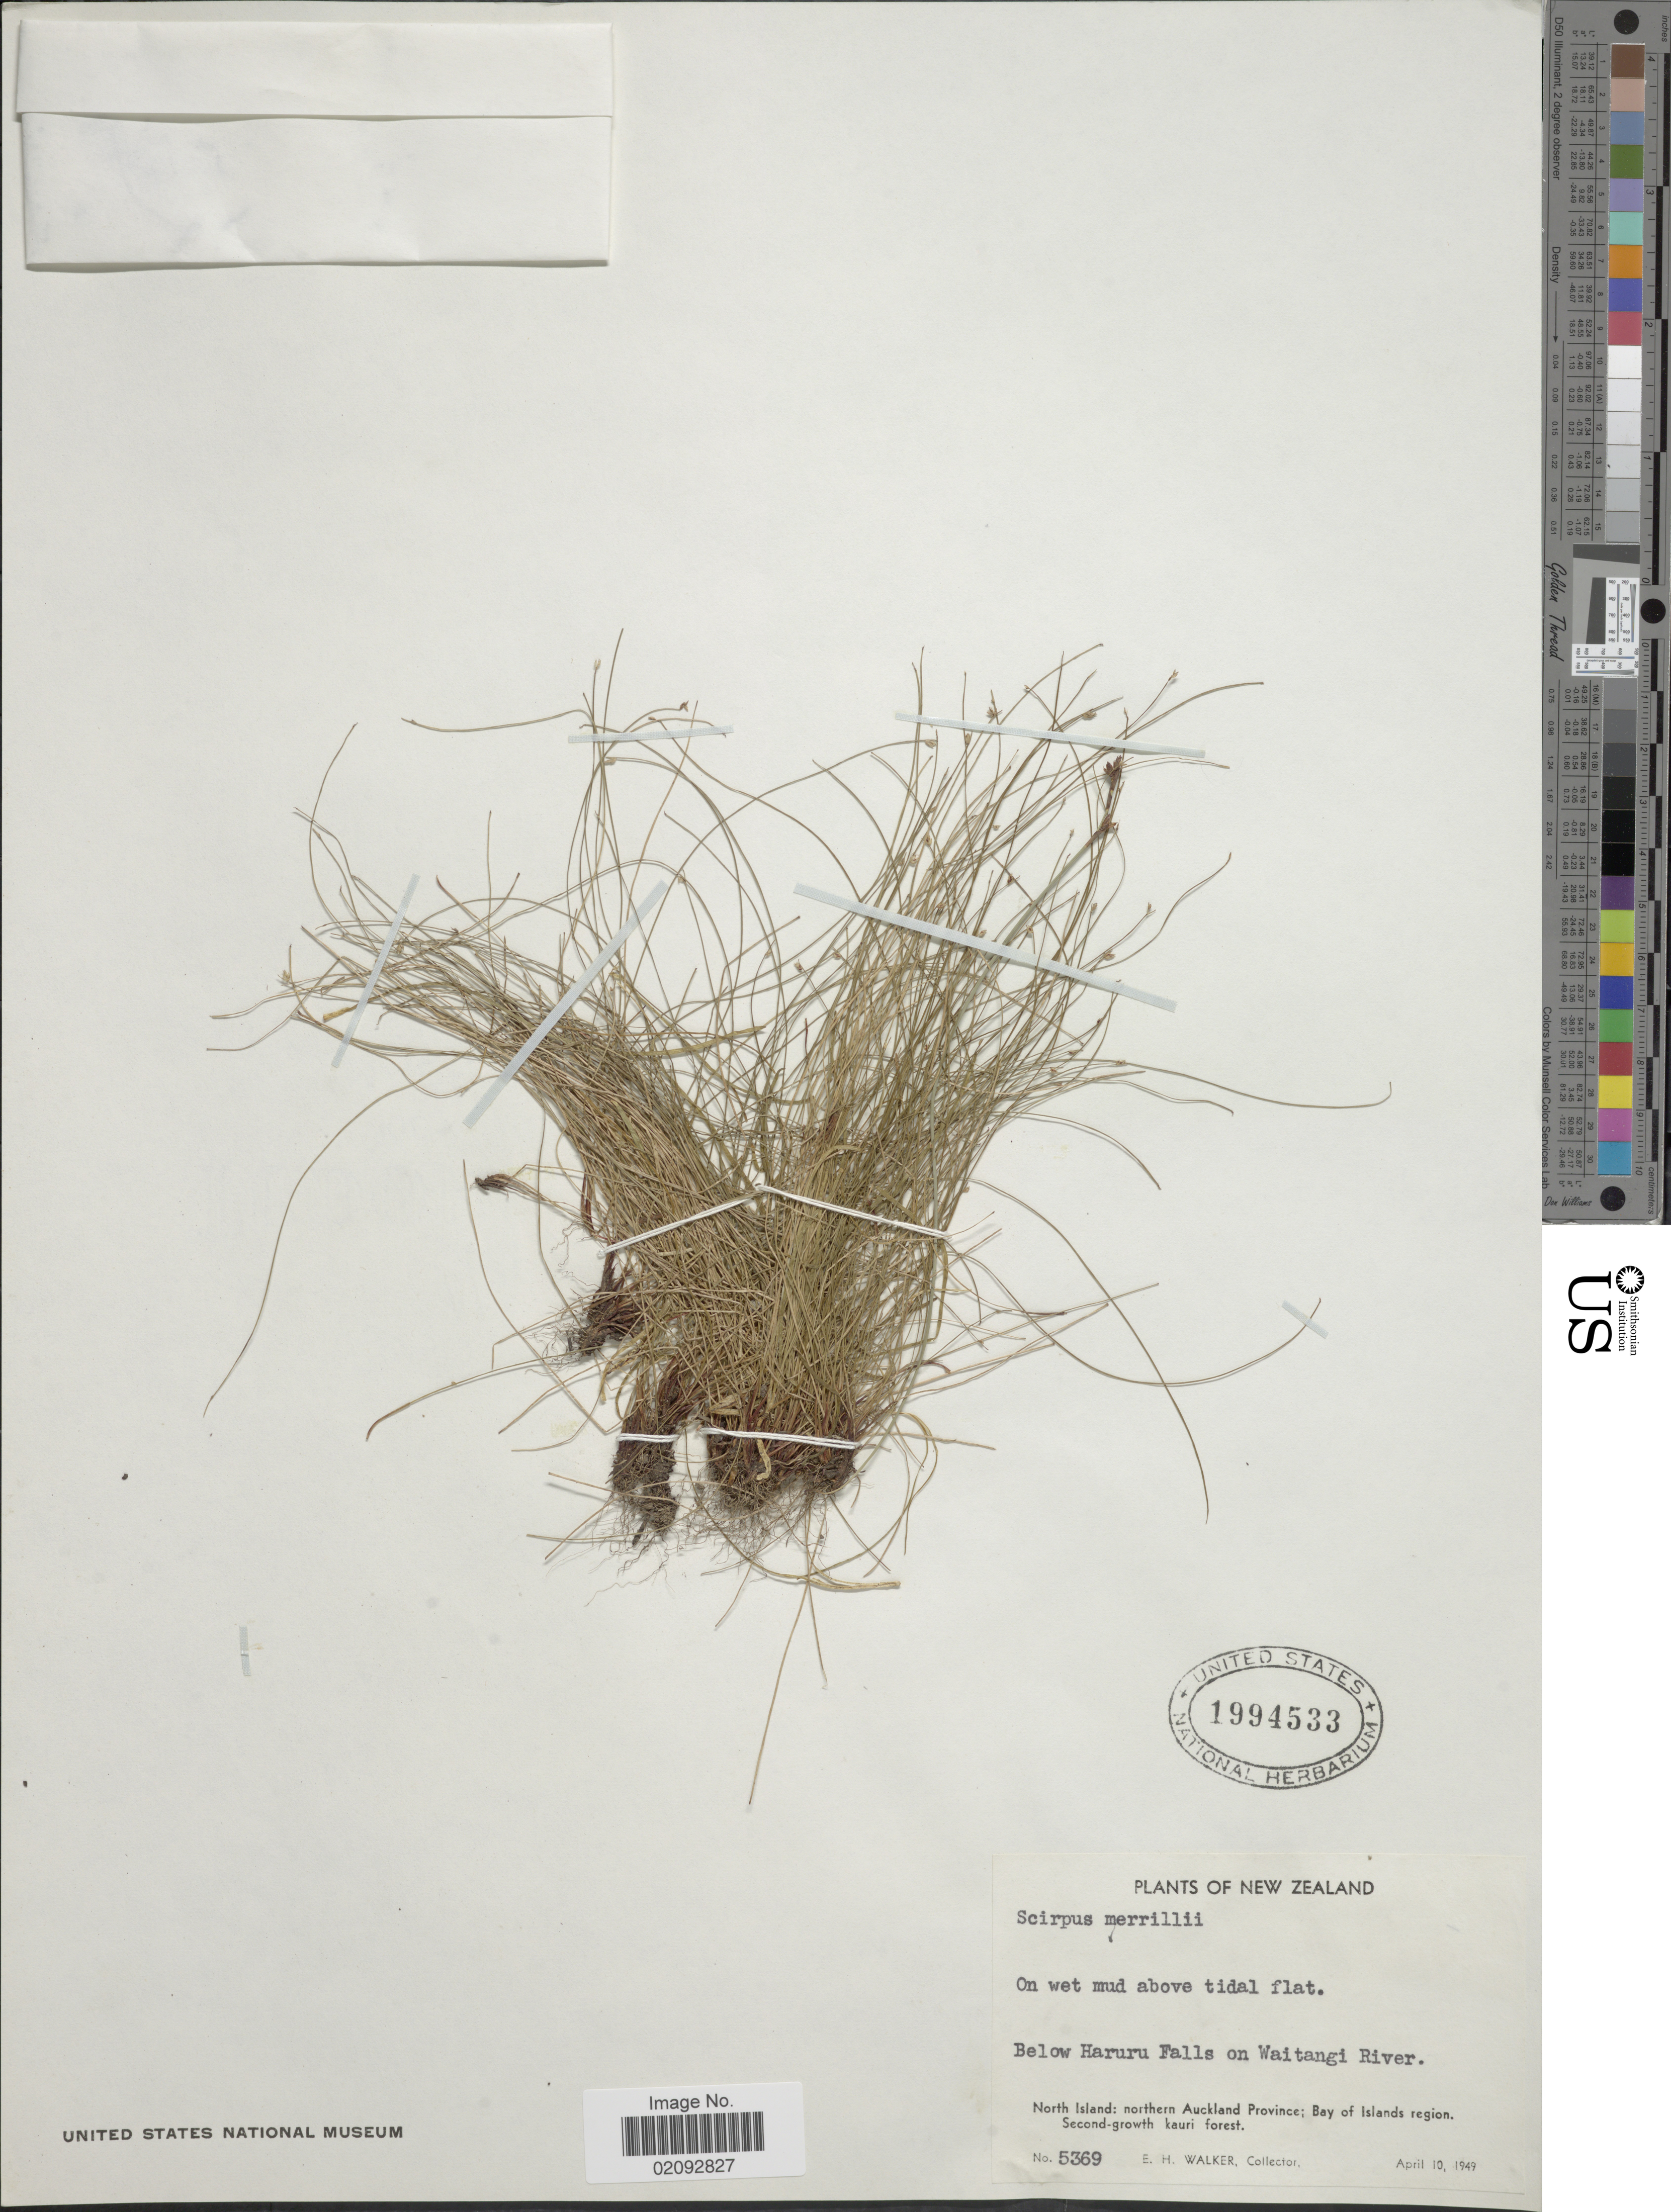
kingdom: Plantae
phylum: Tracheophyta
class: Liliopsida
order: Poales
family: Cyperaceae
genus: Isolepis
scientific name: Isolepis sp.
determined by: Strong, Mark T., (BOT), Smithsonian Institution - National Museum of Natural History (UNITED STATES)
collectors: E. H. Walker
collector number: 5369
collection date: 1949-04-10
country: New Zealand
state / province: Auckland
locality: On wet mud above tidal flat. Below Haruru Falls on Waitangi River, North Island: northern Auckland Province; Bay of Islands region.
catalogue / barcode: US 1994533